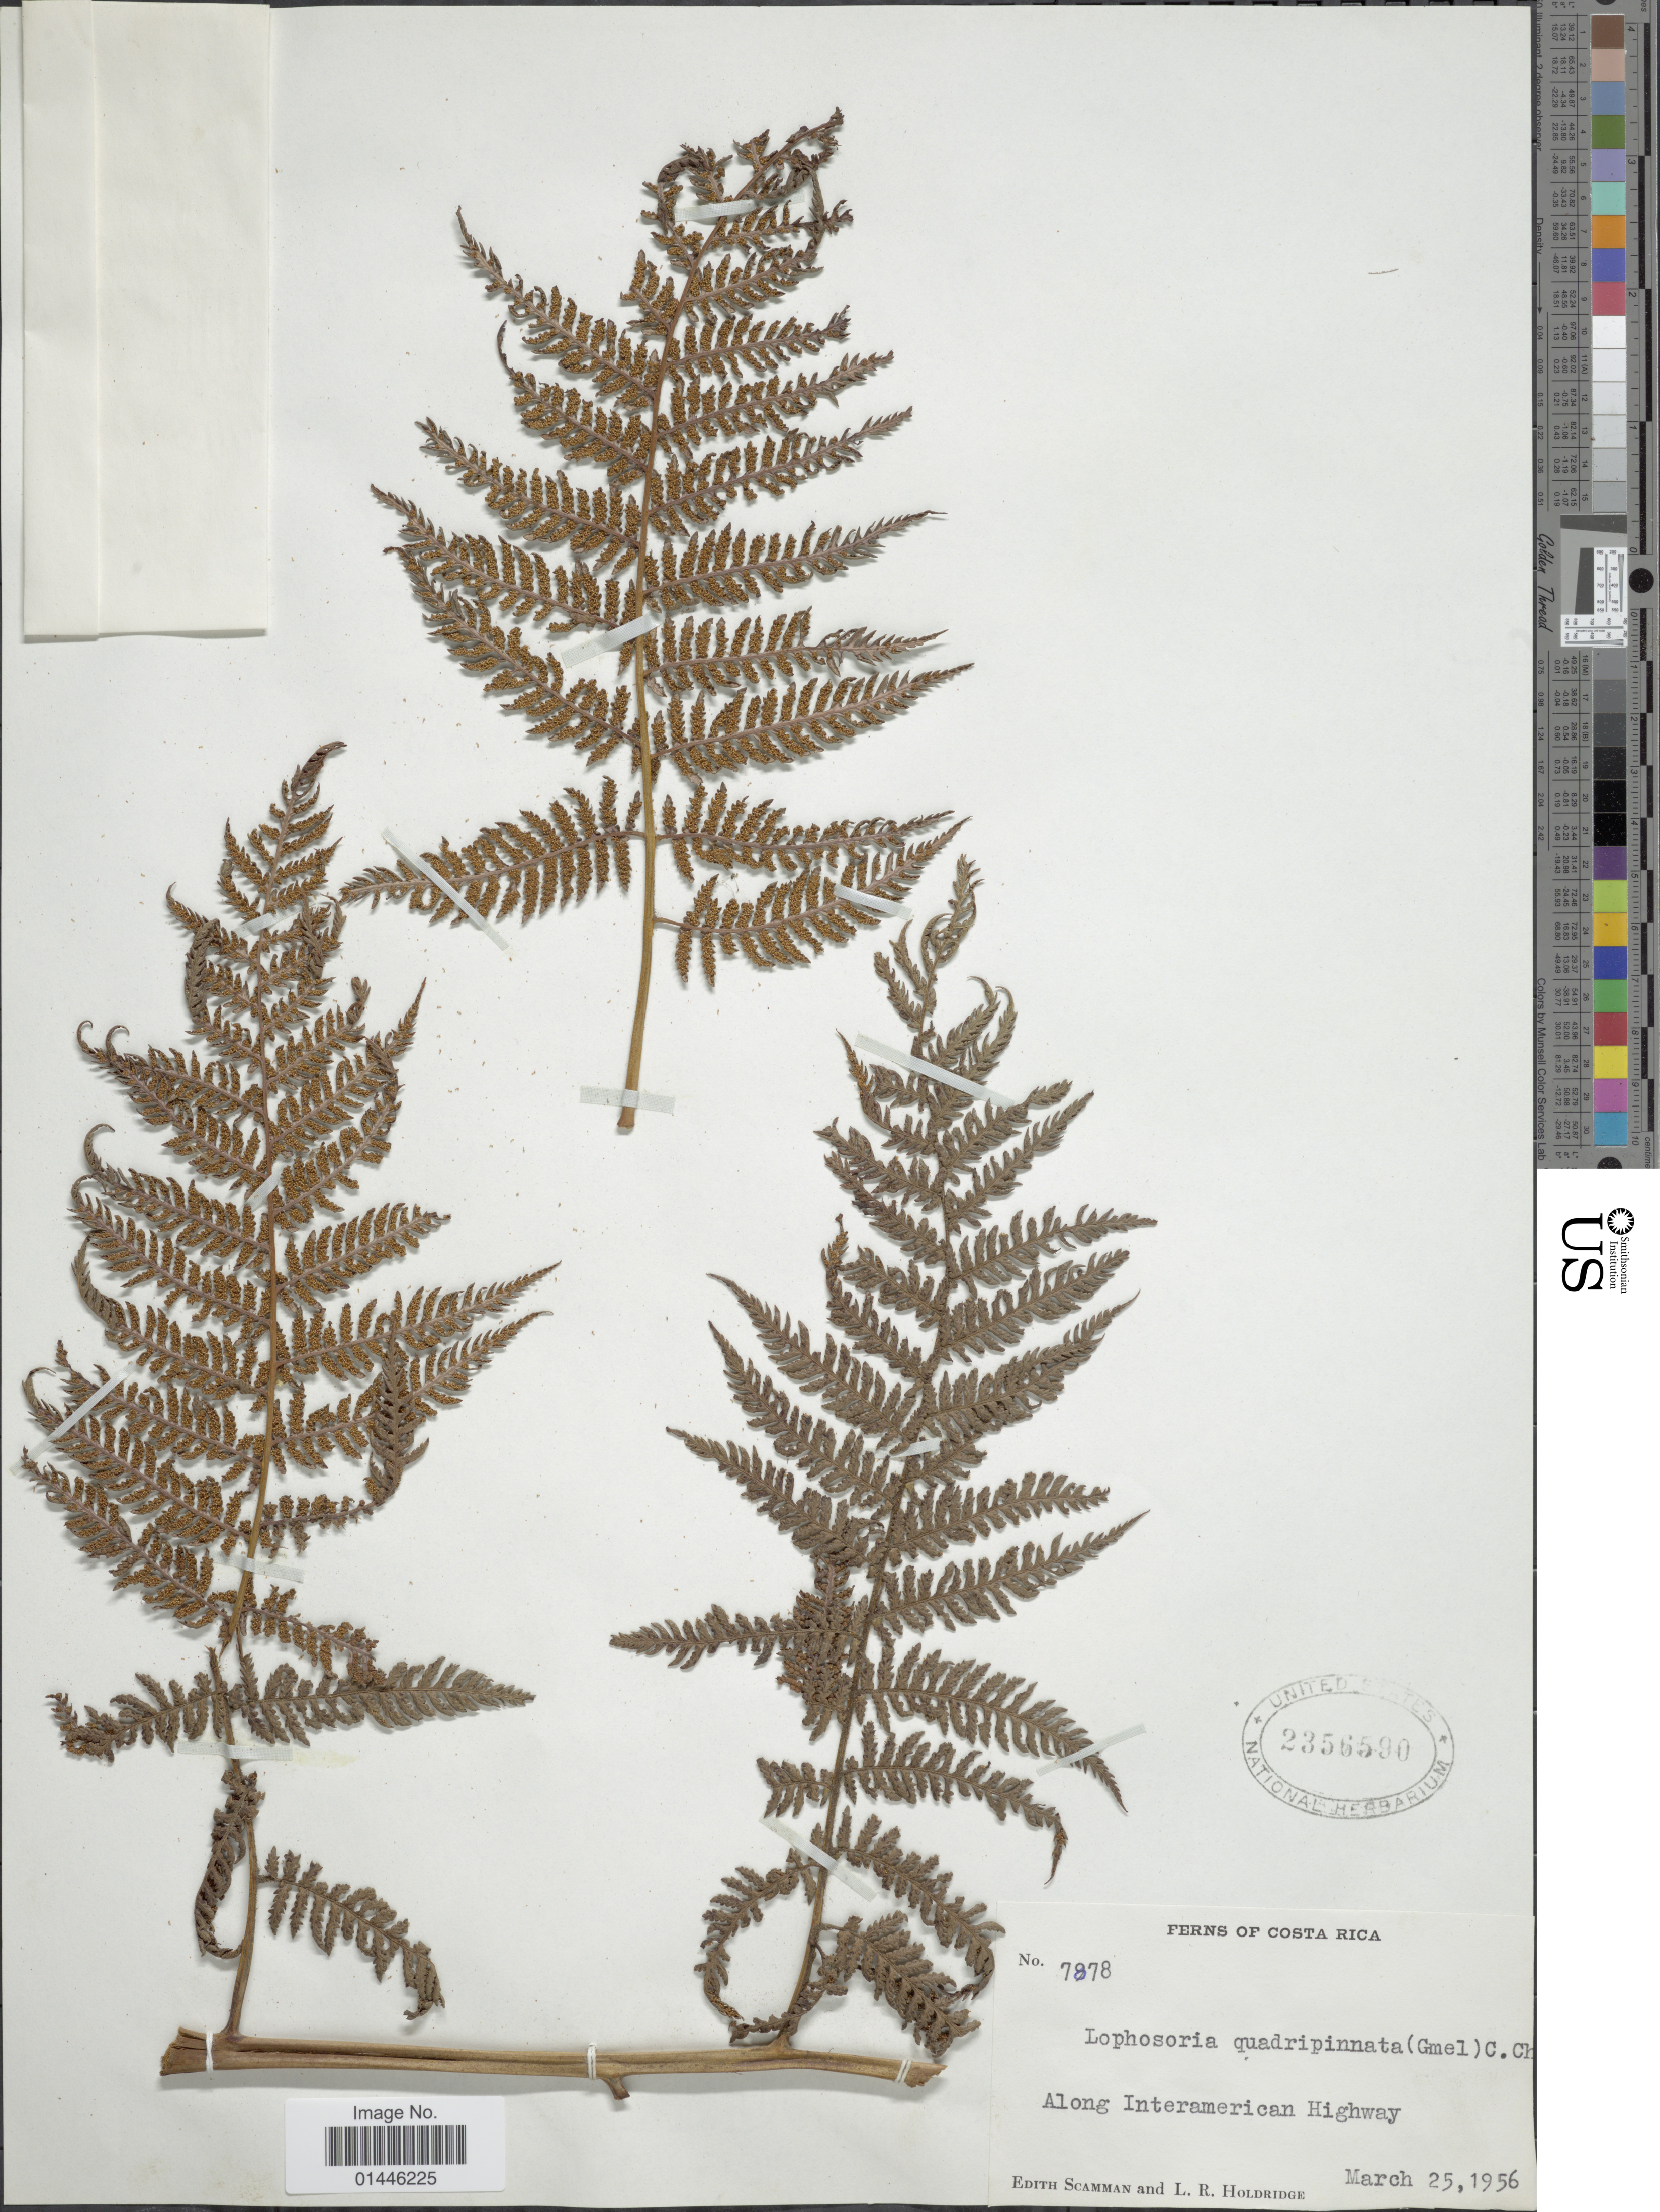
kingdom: Plantae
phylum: Tracheophyta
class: Polypodiopsida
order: Cyatheales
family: Dicksoniaceae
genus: Lophosoria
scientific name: Lophosoria quadripinnata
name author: (J.F. Gmel.) C. Chr.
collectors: E. Scamman & L. Holdridge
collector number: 7878*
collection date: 1956-03-25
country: Costa Rica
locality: Along Interamerican Highway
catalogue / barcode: US 2356590